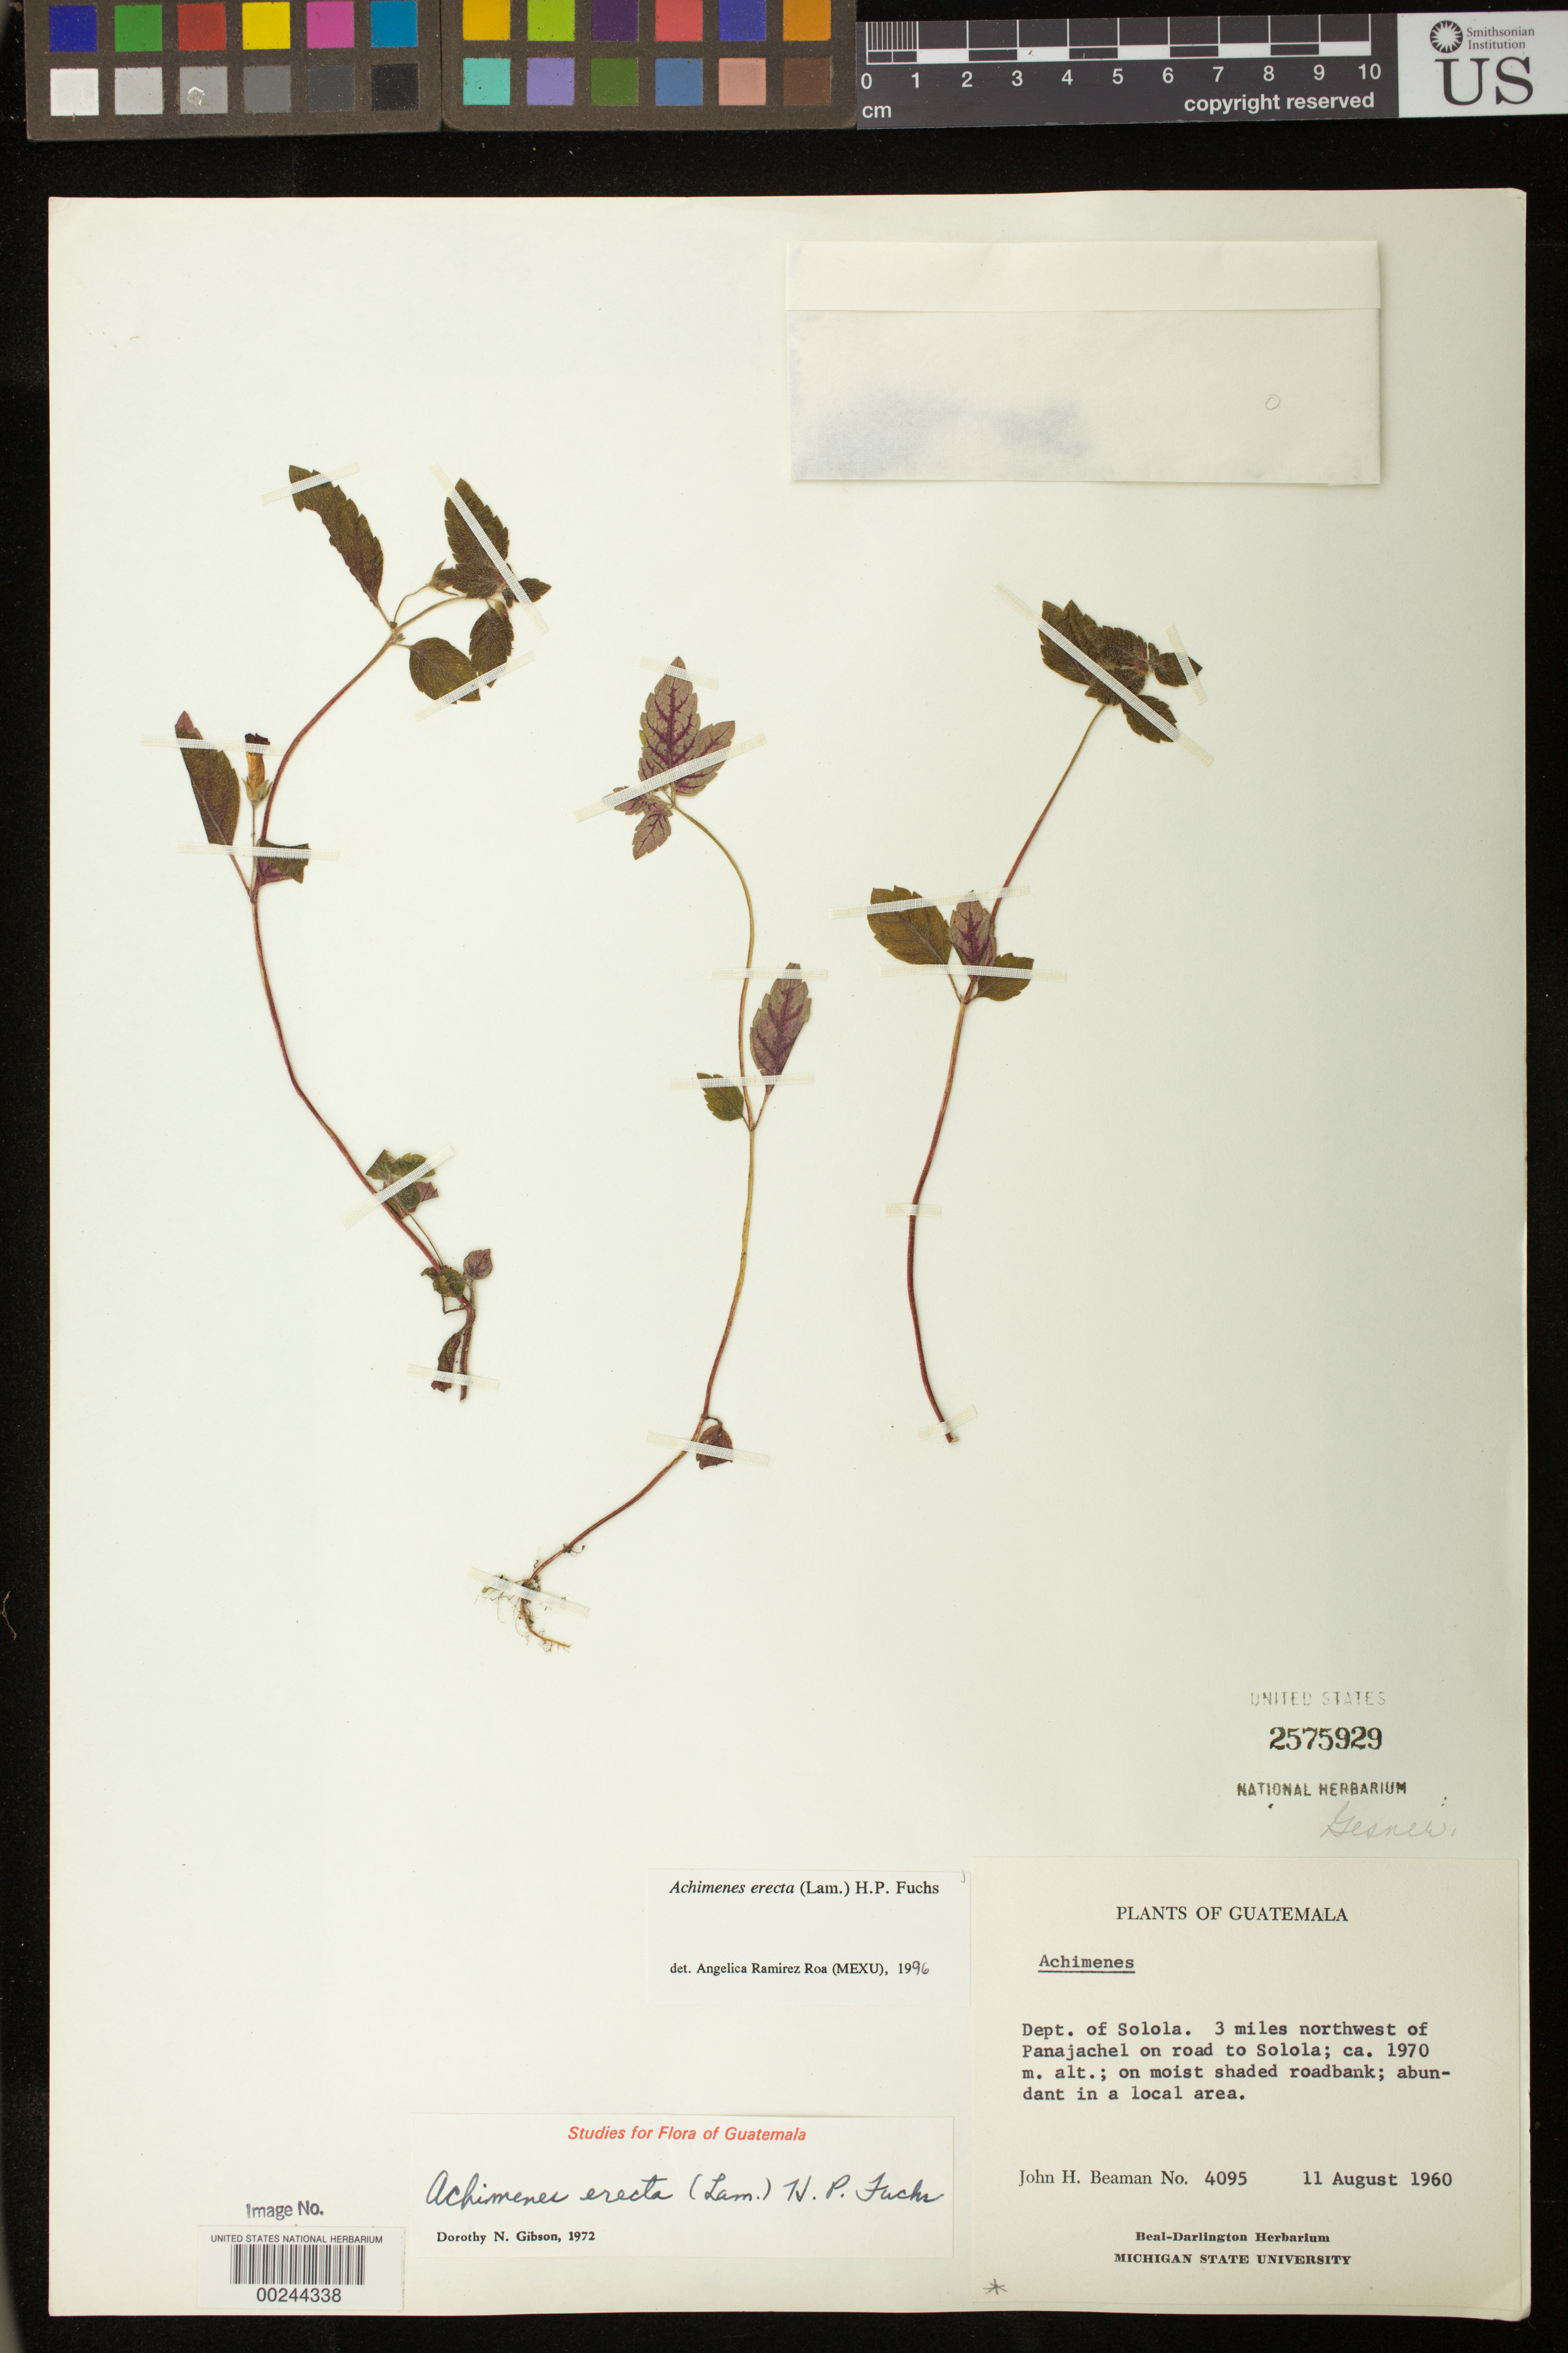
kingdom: Plantae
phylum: Tracheophyta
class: Magnoliopsida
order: Lamiales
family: Gesneriaceae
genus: Achimenes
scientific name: Achimenes erecta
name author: (Lam.) H.P. Fuchs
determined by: Skog, Laurence E.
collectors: J. H. Beaman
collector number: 4095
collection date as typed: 11 Aug 1960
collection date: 1960-08-11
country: Guatemala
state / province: Sololá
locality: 3 mi NW of Panajachel on road to Solola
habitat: On moist shaded roadbank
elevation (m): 1970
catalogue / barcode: US 2575929